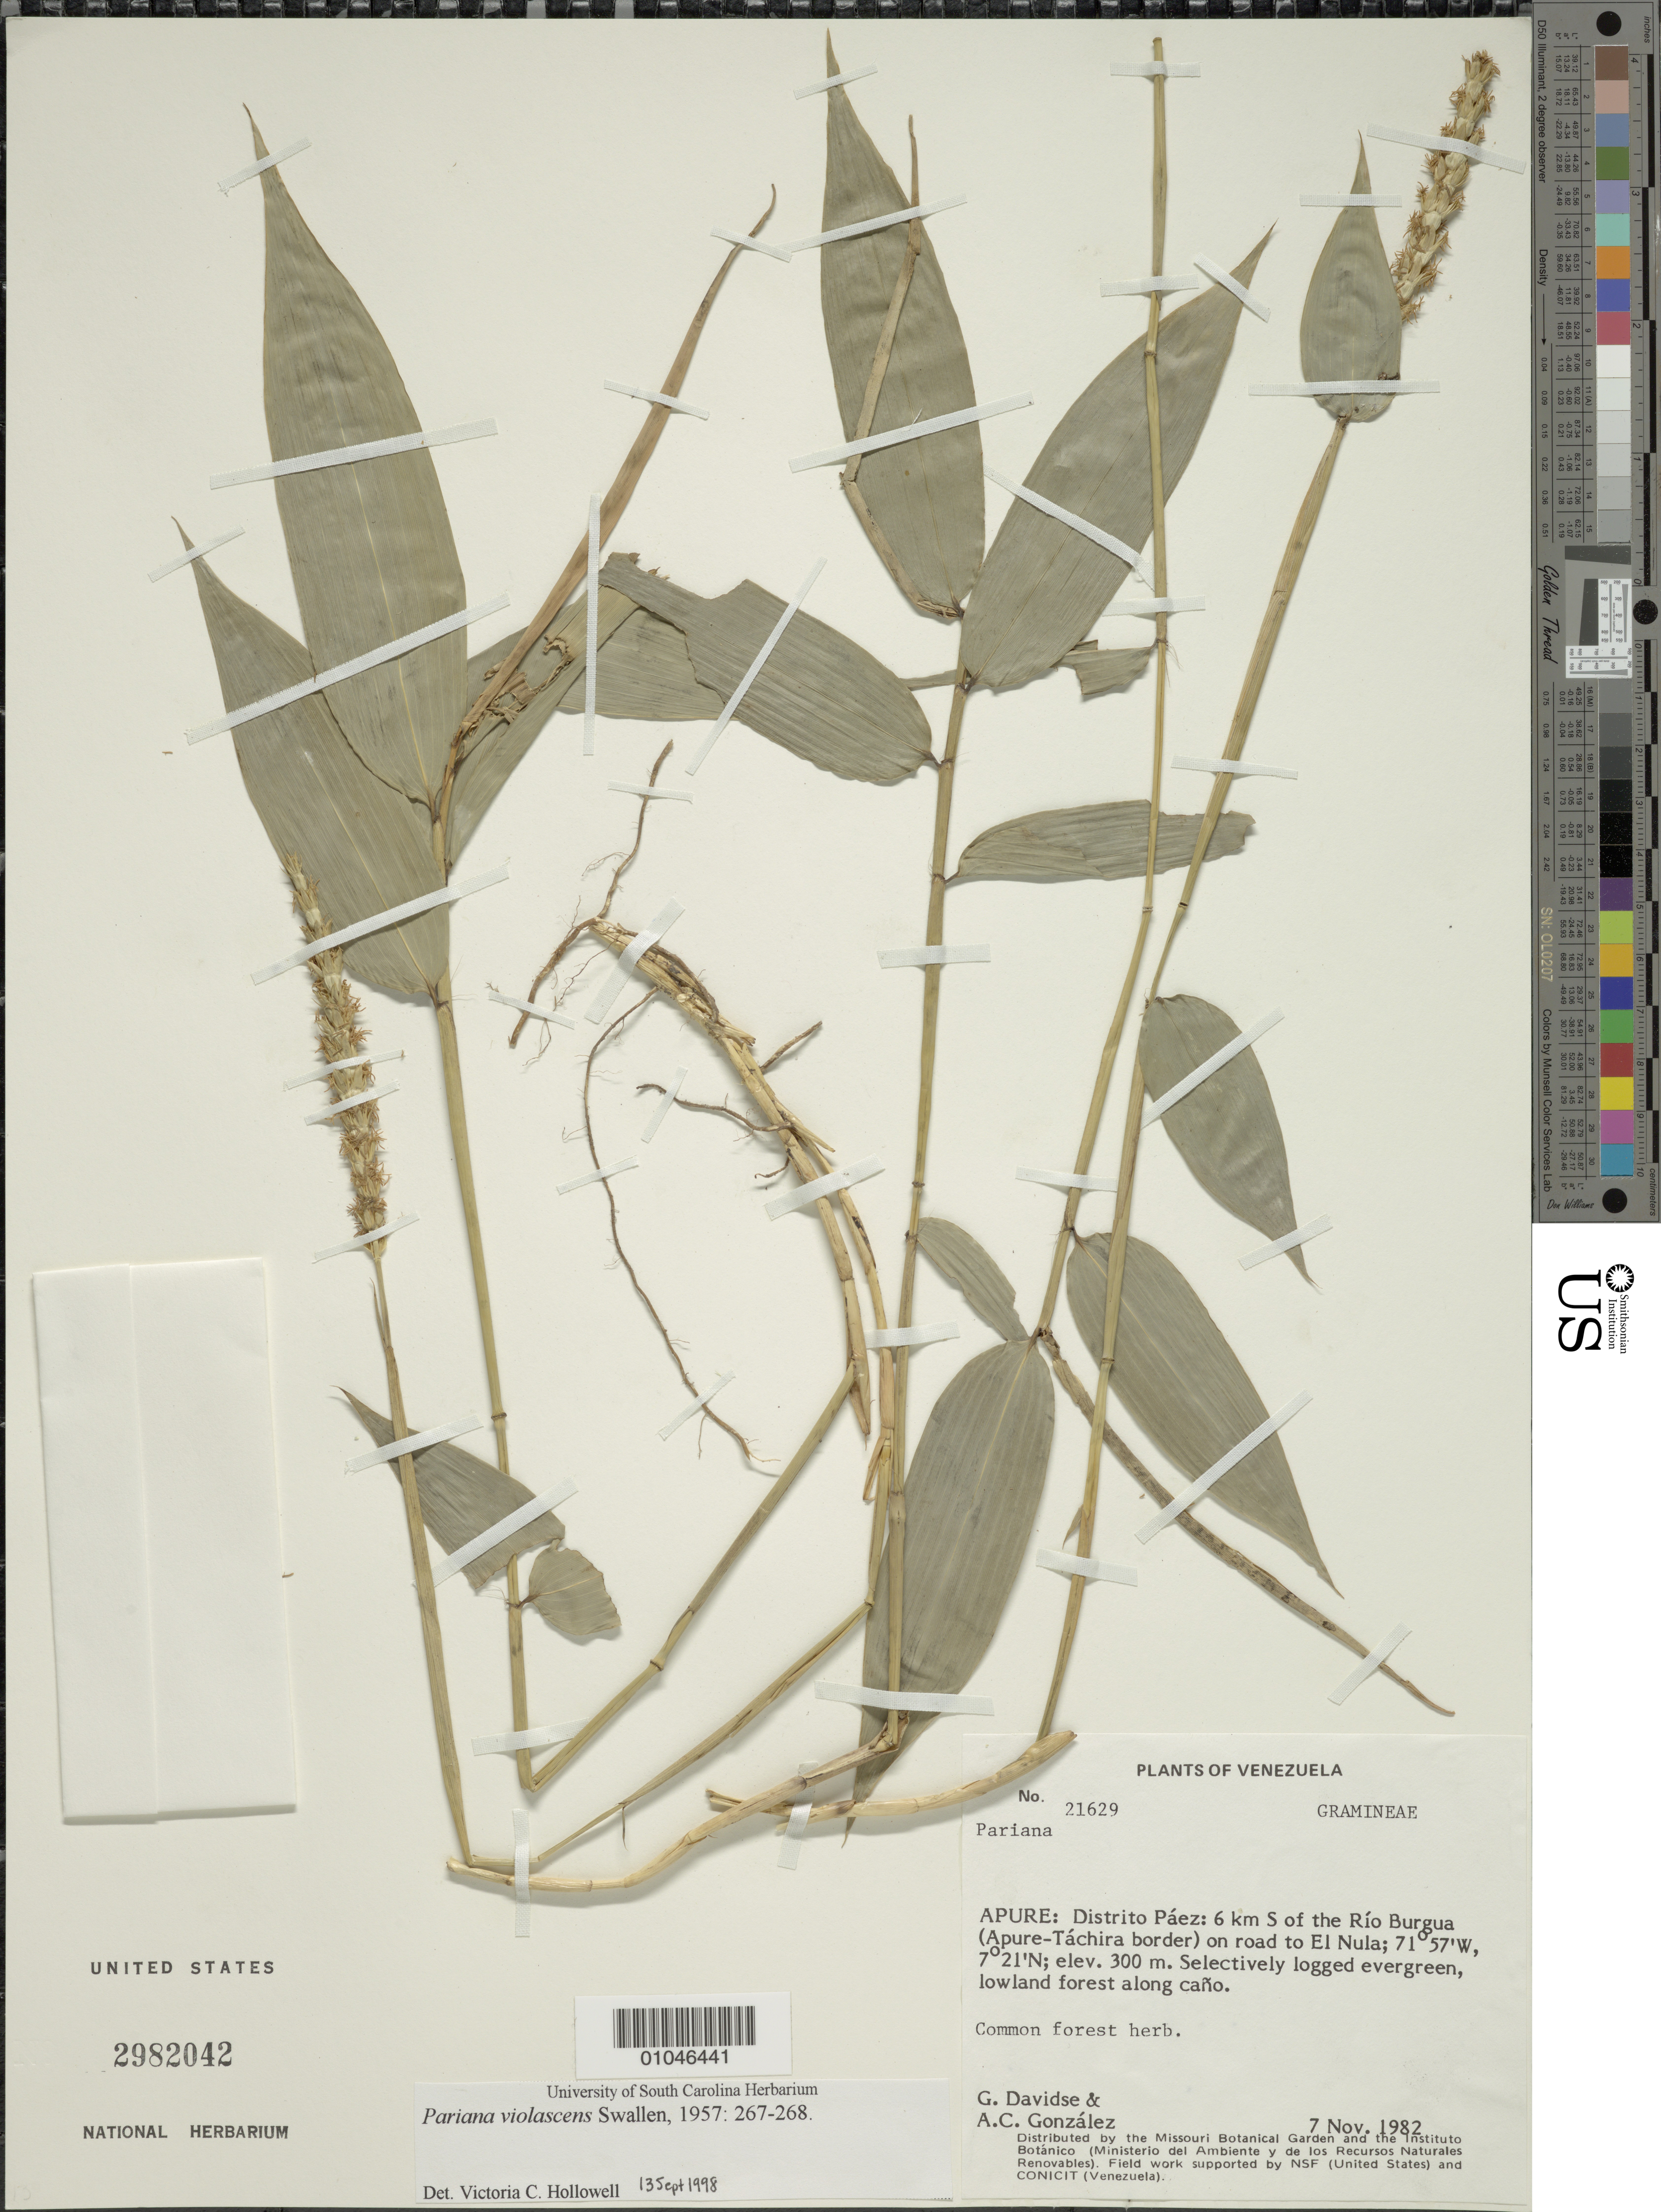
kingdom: Plantae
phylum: Tracheophyta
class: Liliopsida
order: Poales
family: Poaceae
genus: Pariana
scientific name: Pariana violascens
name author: Swallen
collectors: G. Davidse & A. C. González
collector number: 21629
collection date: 1982-11-07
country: Venezuela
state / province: Apure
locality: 6 km S of Rio Burgua (Apue-Tachira border) on road to El Nula, Distrito Paez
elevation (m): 300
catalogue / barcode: US 2982042